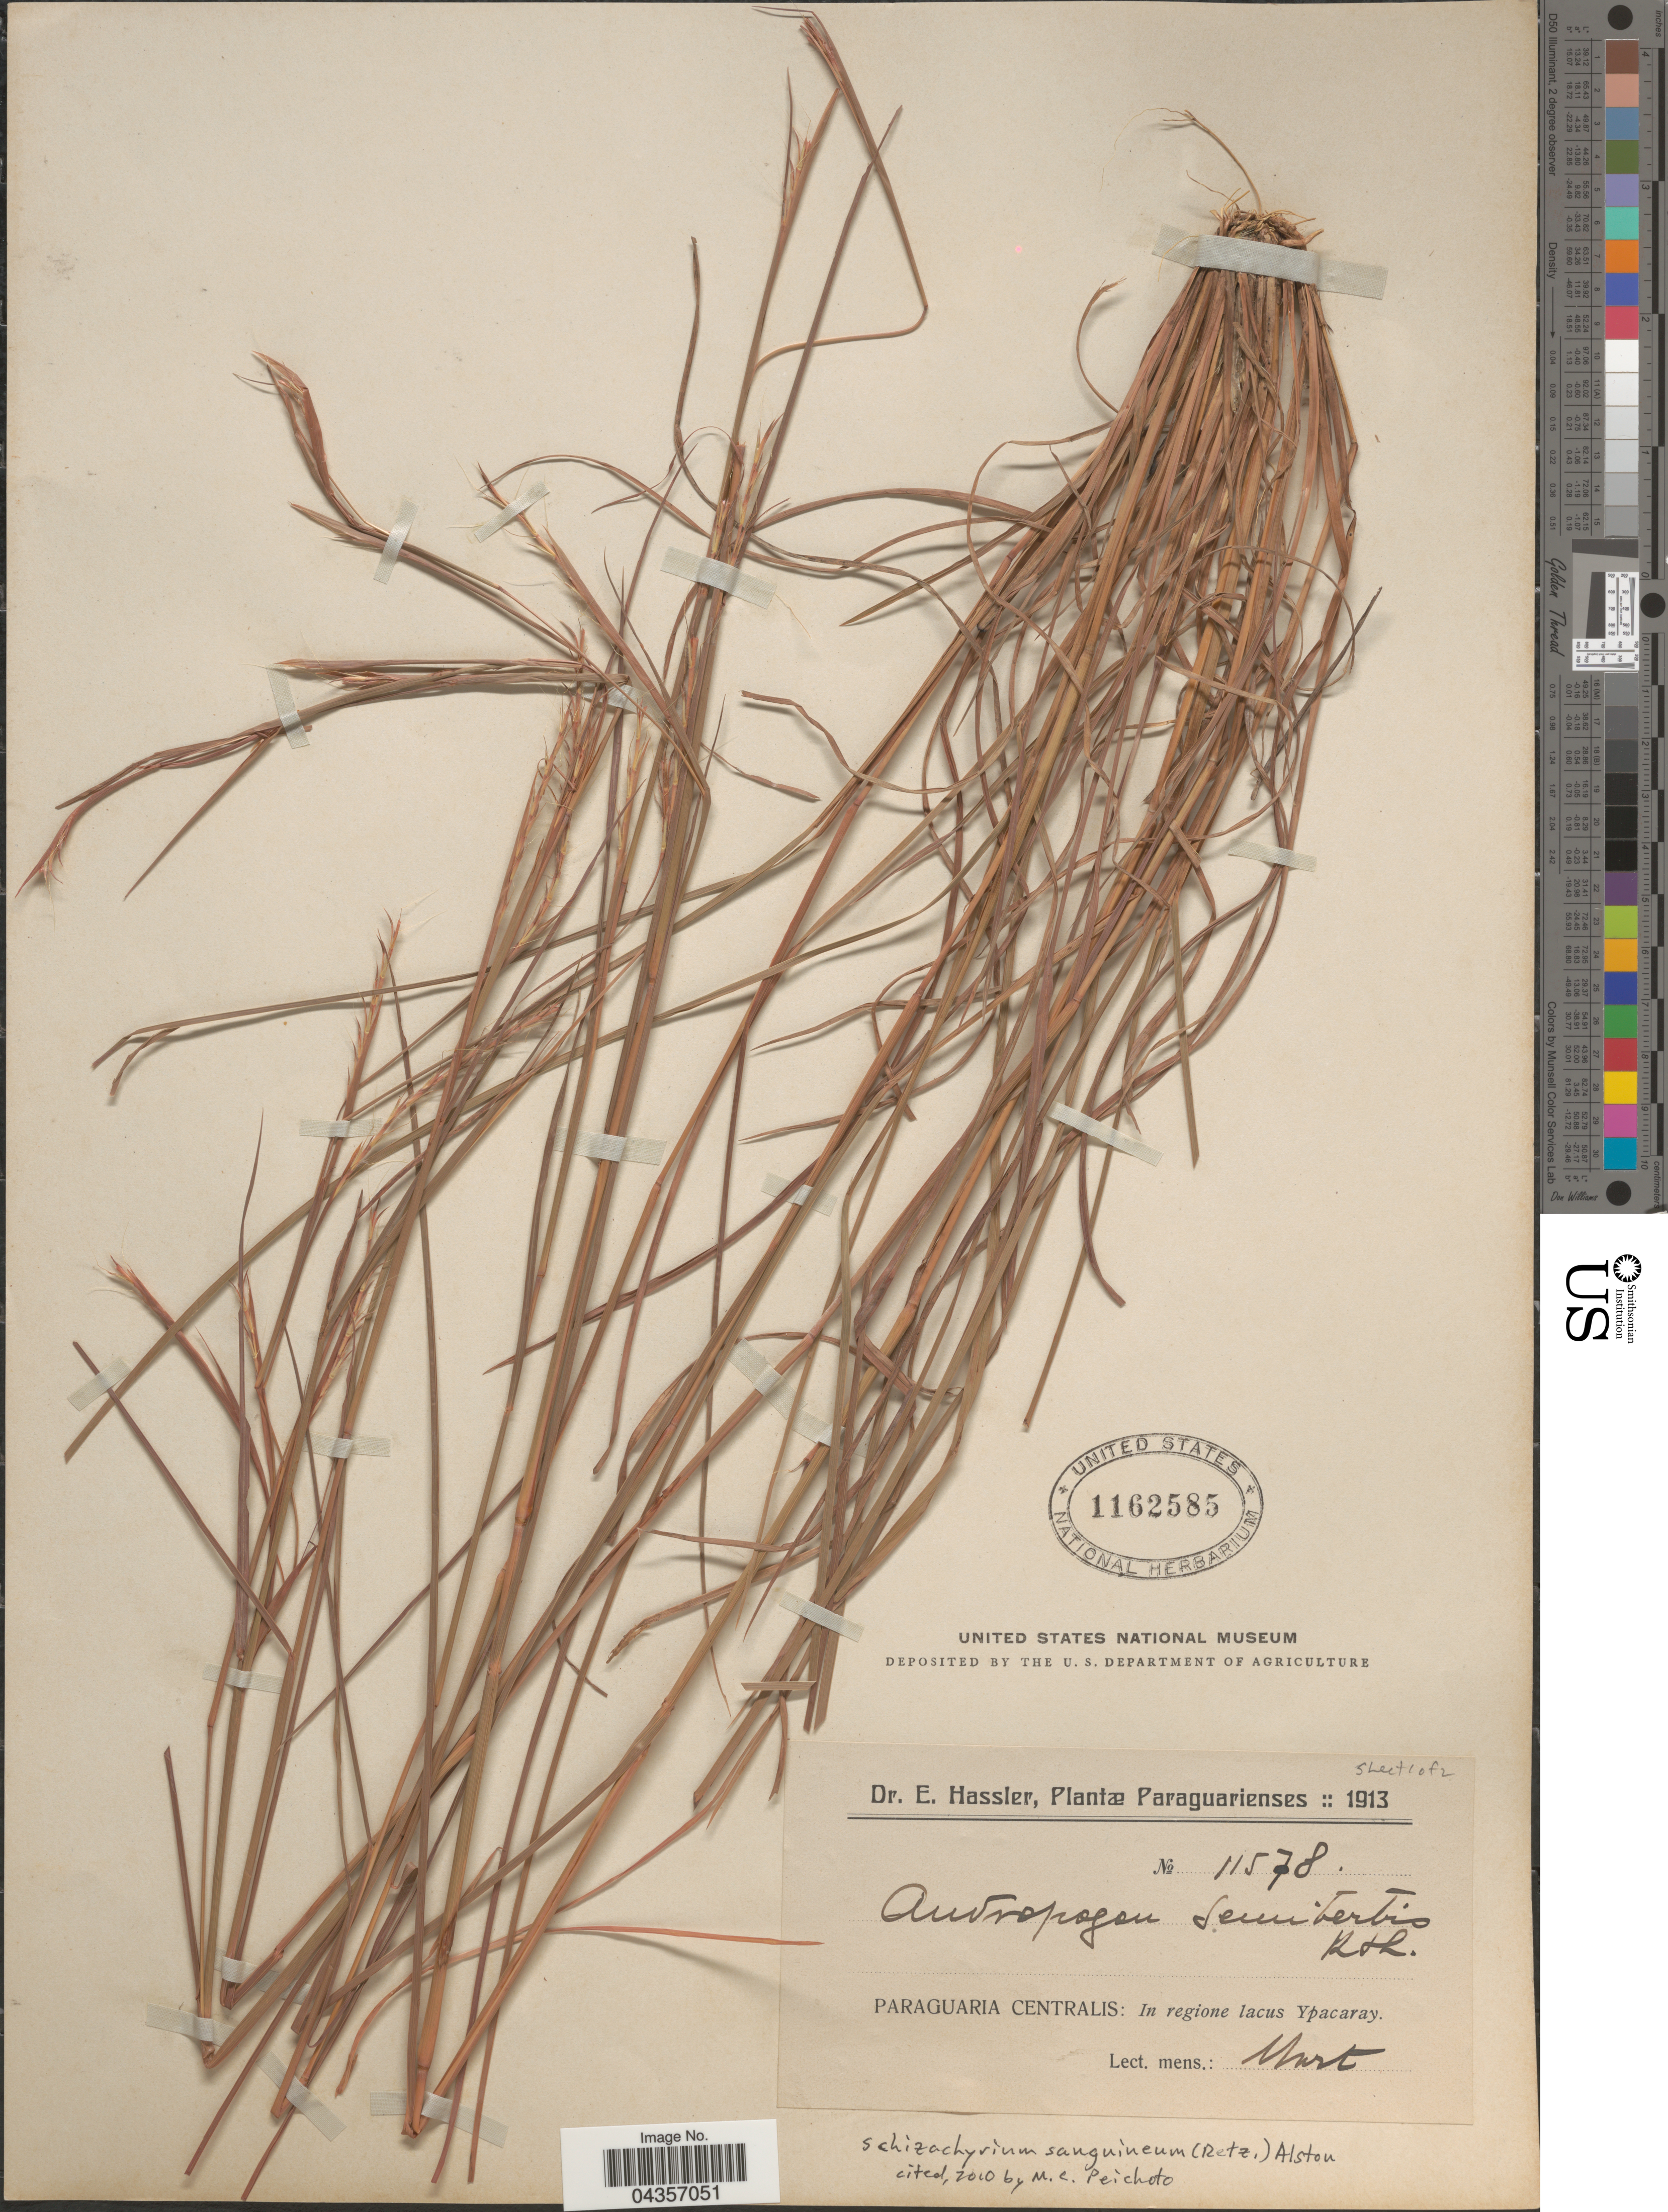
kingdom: Plantae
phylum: Tracheophyta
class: Liliopsida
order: Poales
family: Poaceae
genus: Schizachyrium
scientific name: Schizachyrium sanguineum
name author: (Retz.) Alston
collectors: E. Hassler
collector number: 11578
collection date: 1913-03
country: Paraguay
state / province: Paraguari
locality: Paraguaria Centralis: In regione lacus Ypacaray.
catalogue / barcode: US 1162585